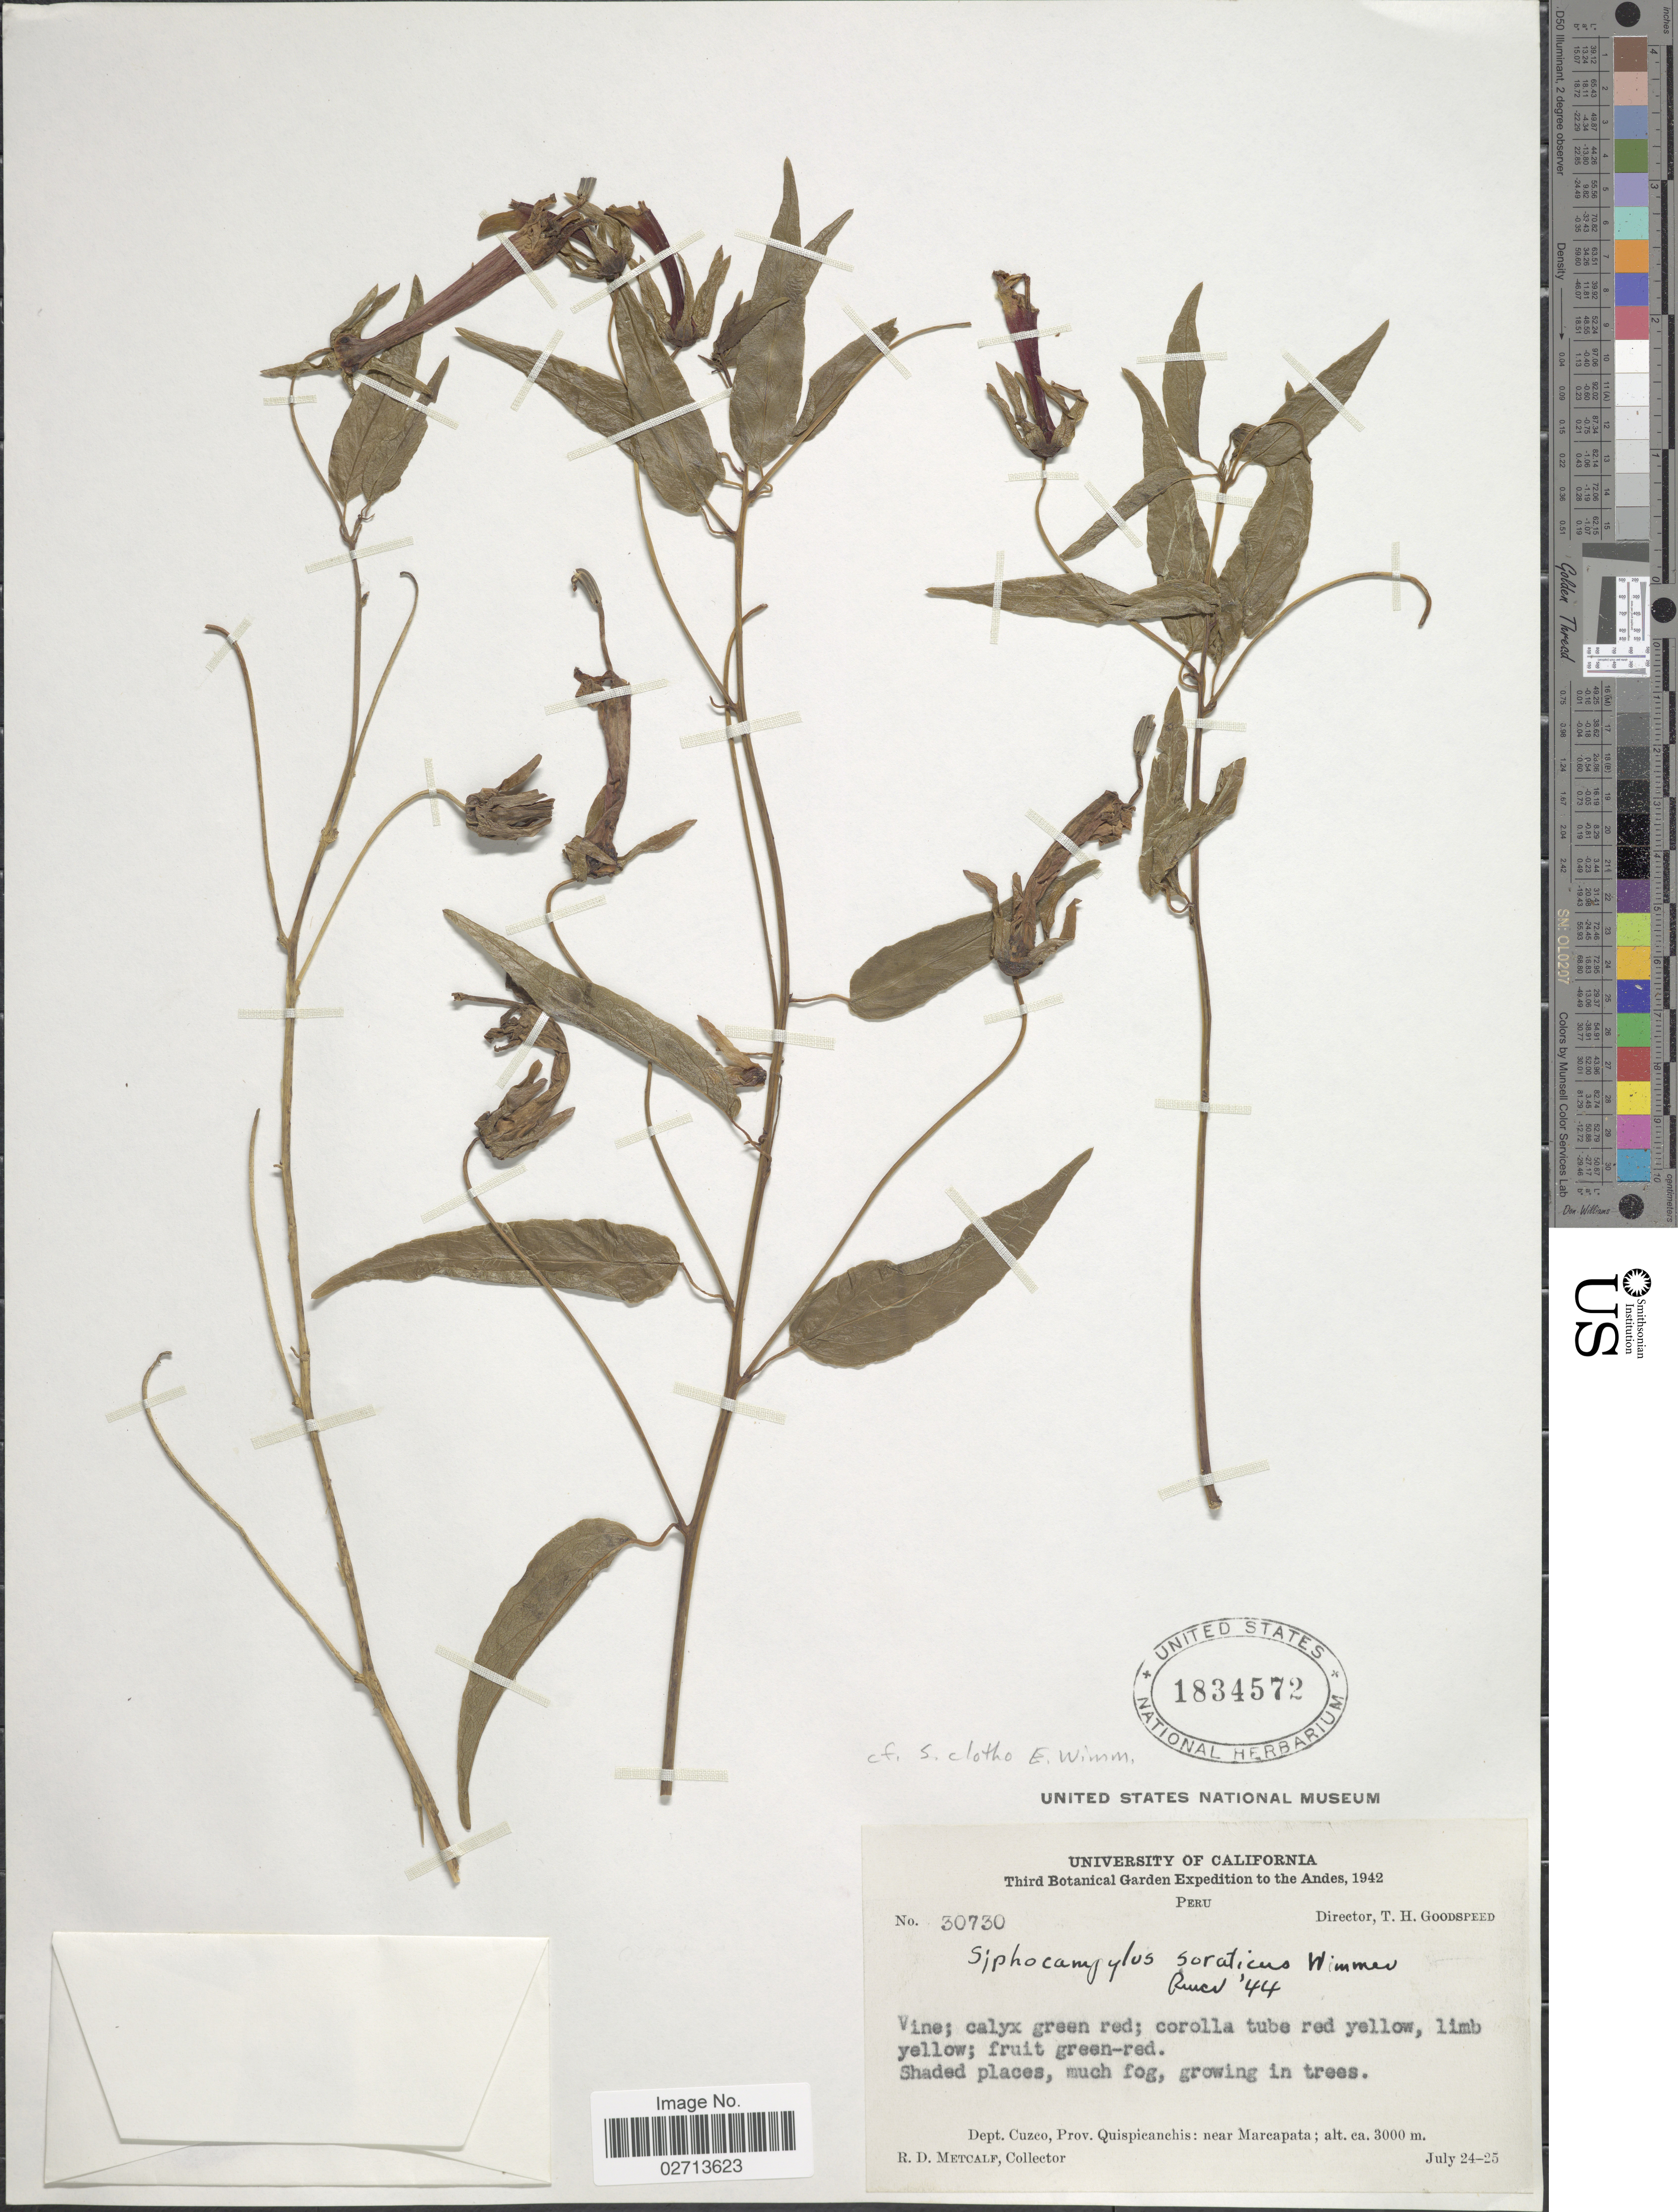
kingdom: Plantae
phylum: Tracheophyta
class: Magnoliopsida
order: Asterales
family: Campanulaceae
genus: Siphocampylus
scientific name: Siphocampylus clotho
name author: E. Wimm.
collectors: R. D. Metcalf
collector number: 30730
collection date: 1942-07-24/1942-07-25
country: Peru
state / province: Cusco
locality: Andes, Prov. Quispicanchis; near Marcapata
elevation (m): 3000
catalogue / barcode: US 1834572